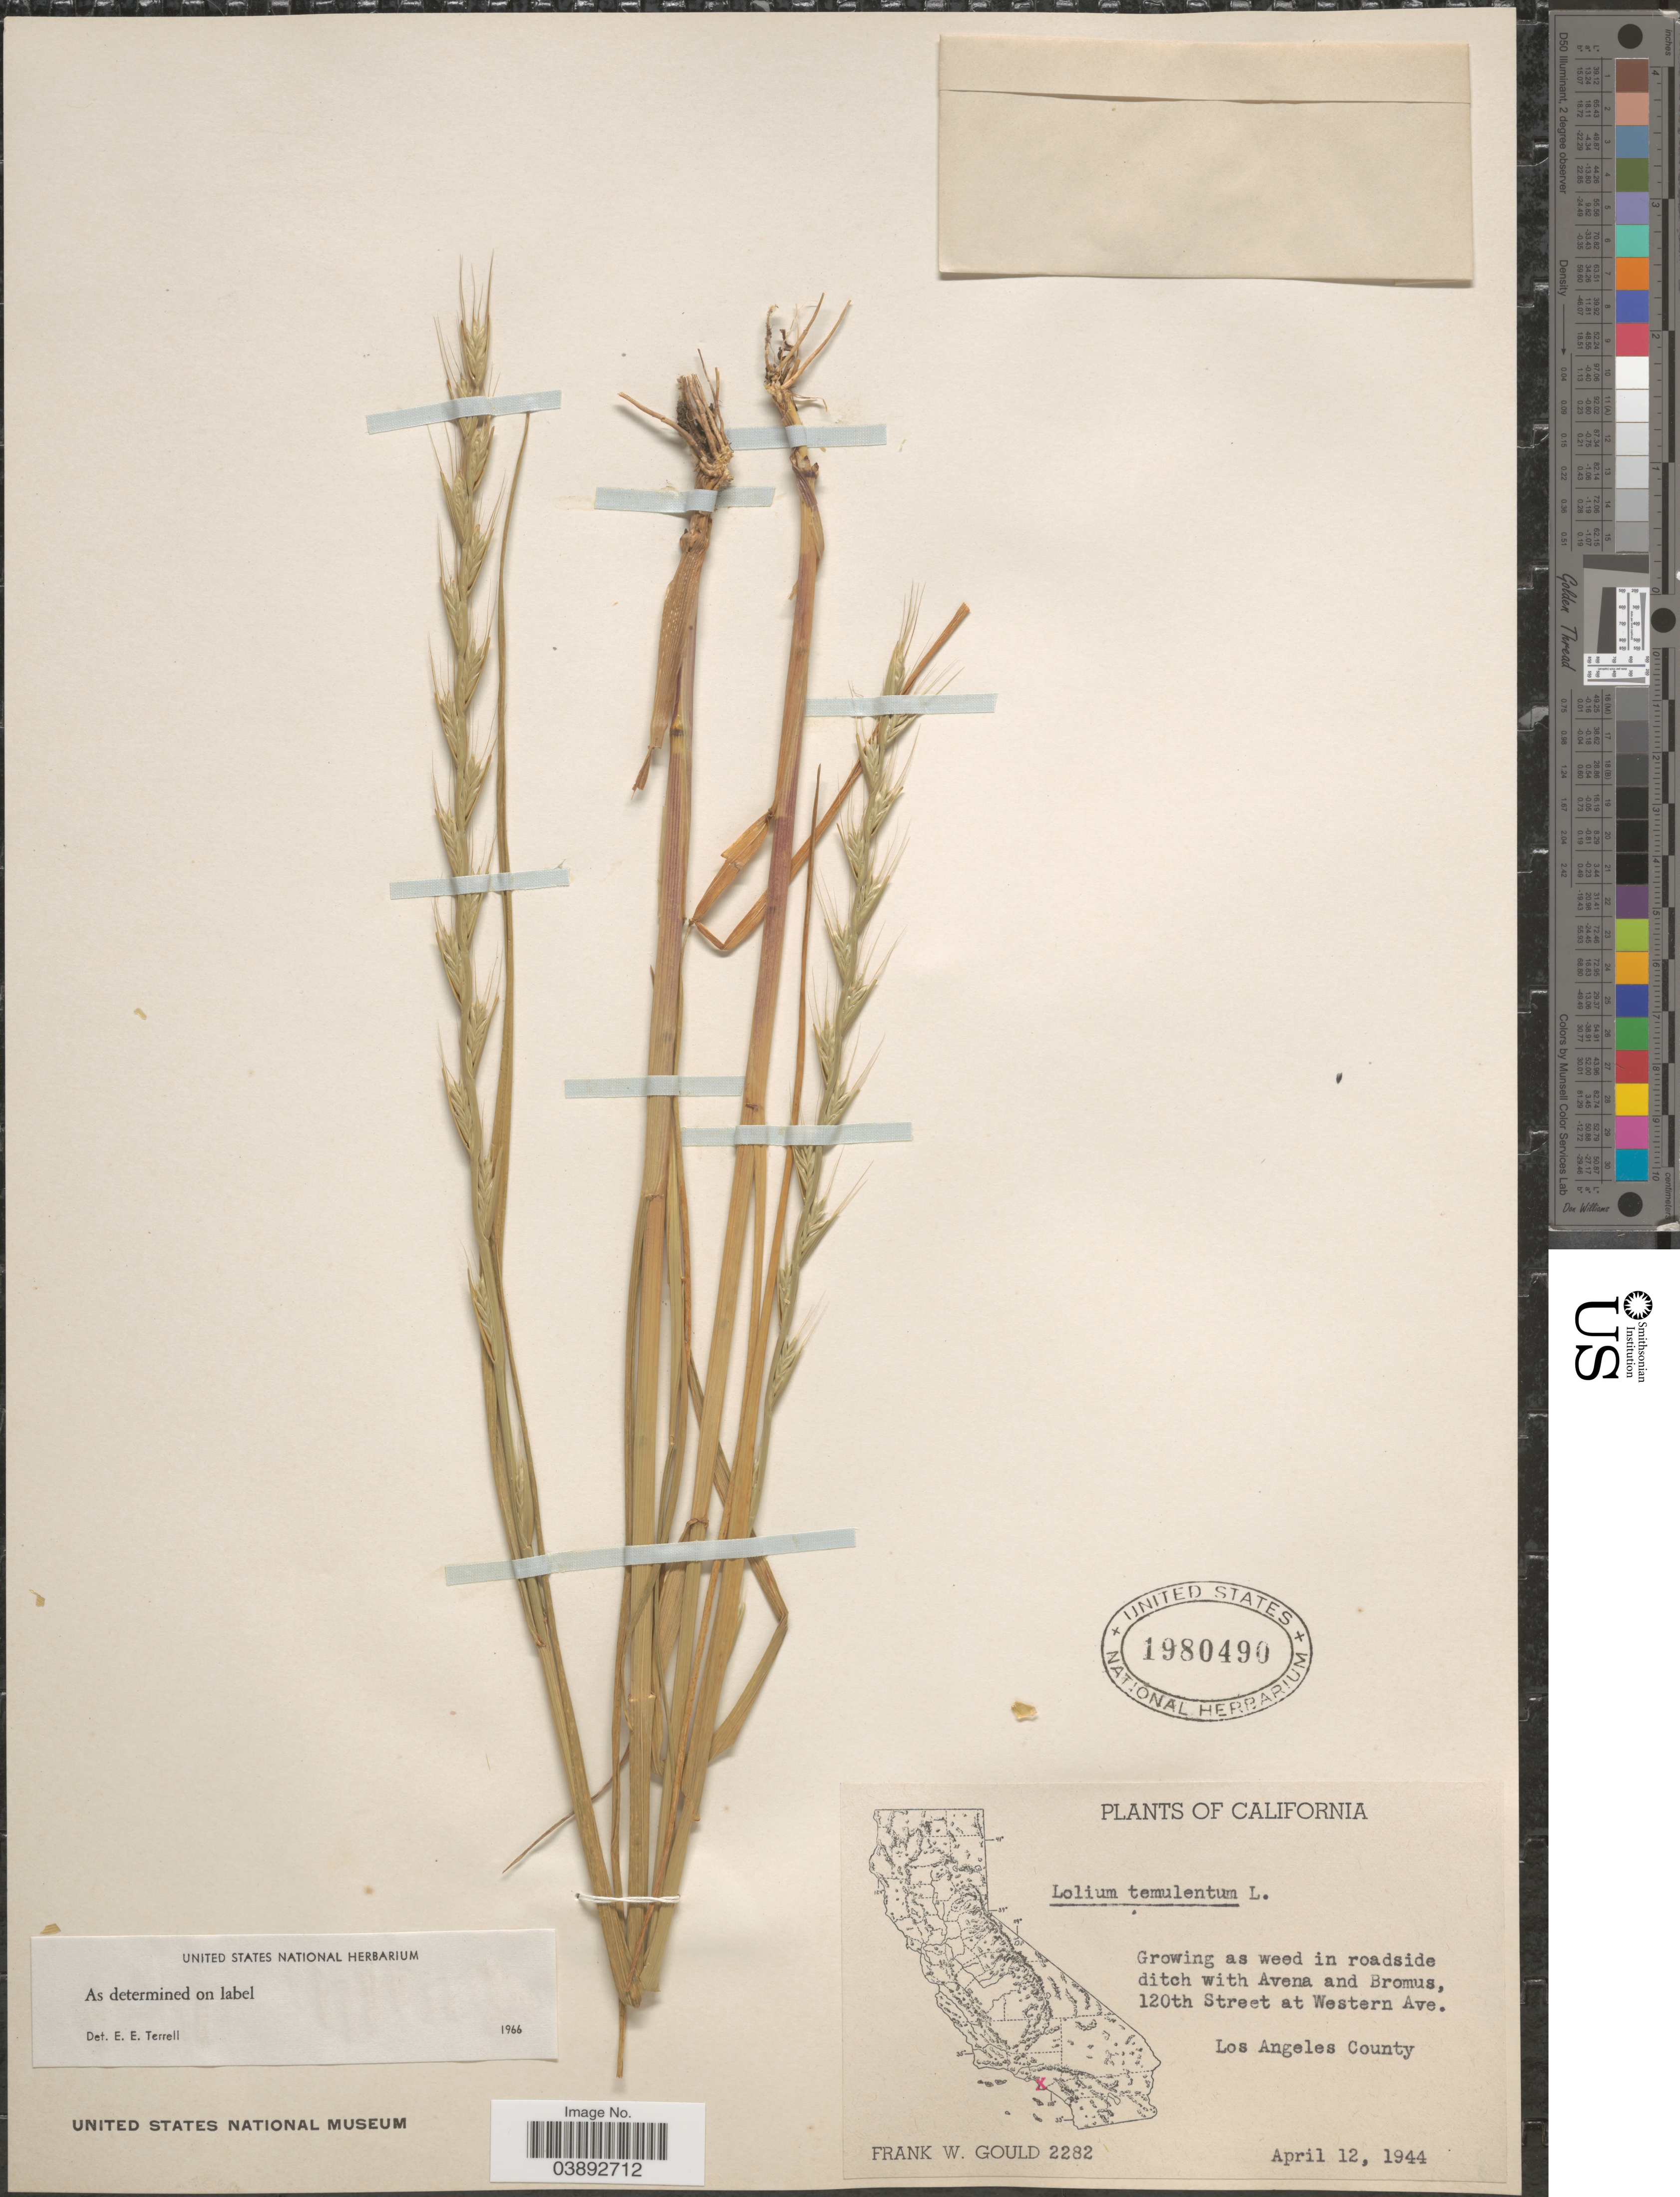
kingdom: Plantae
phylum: Tracheophyta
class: Liliopsida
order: Poales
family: Poaceae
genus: Lolium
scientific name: Lolium temulentum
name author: L.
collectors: F. W. Gould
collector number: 2282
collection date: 1944-04-12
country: United States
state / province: California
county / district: Los Angeles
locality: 120th Street at Western Ave. Los Angeles County.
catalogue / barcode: US 1980490